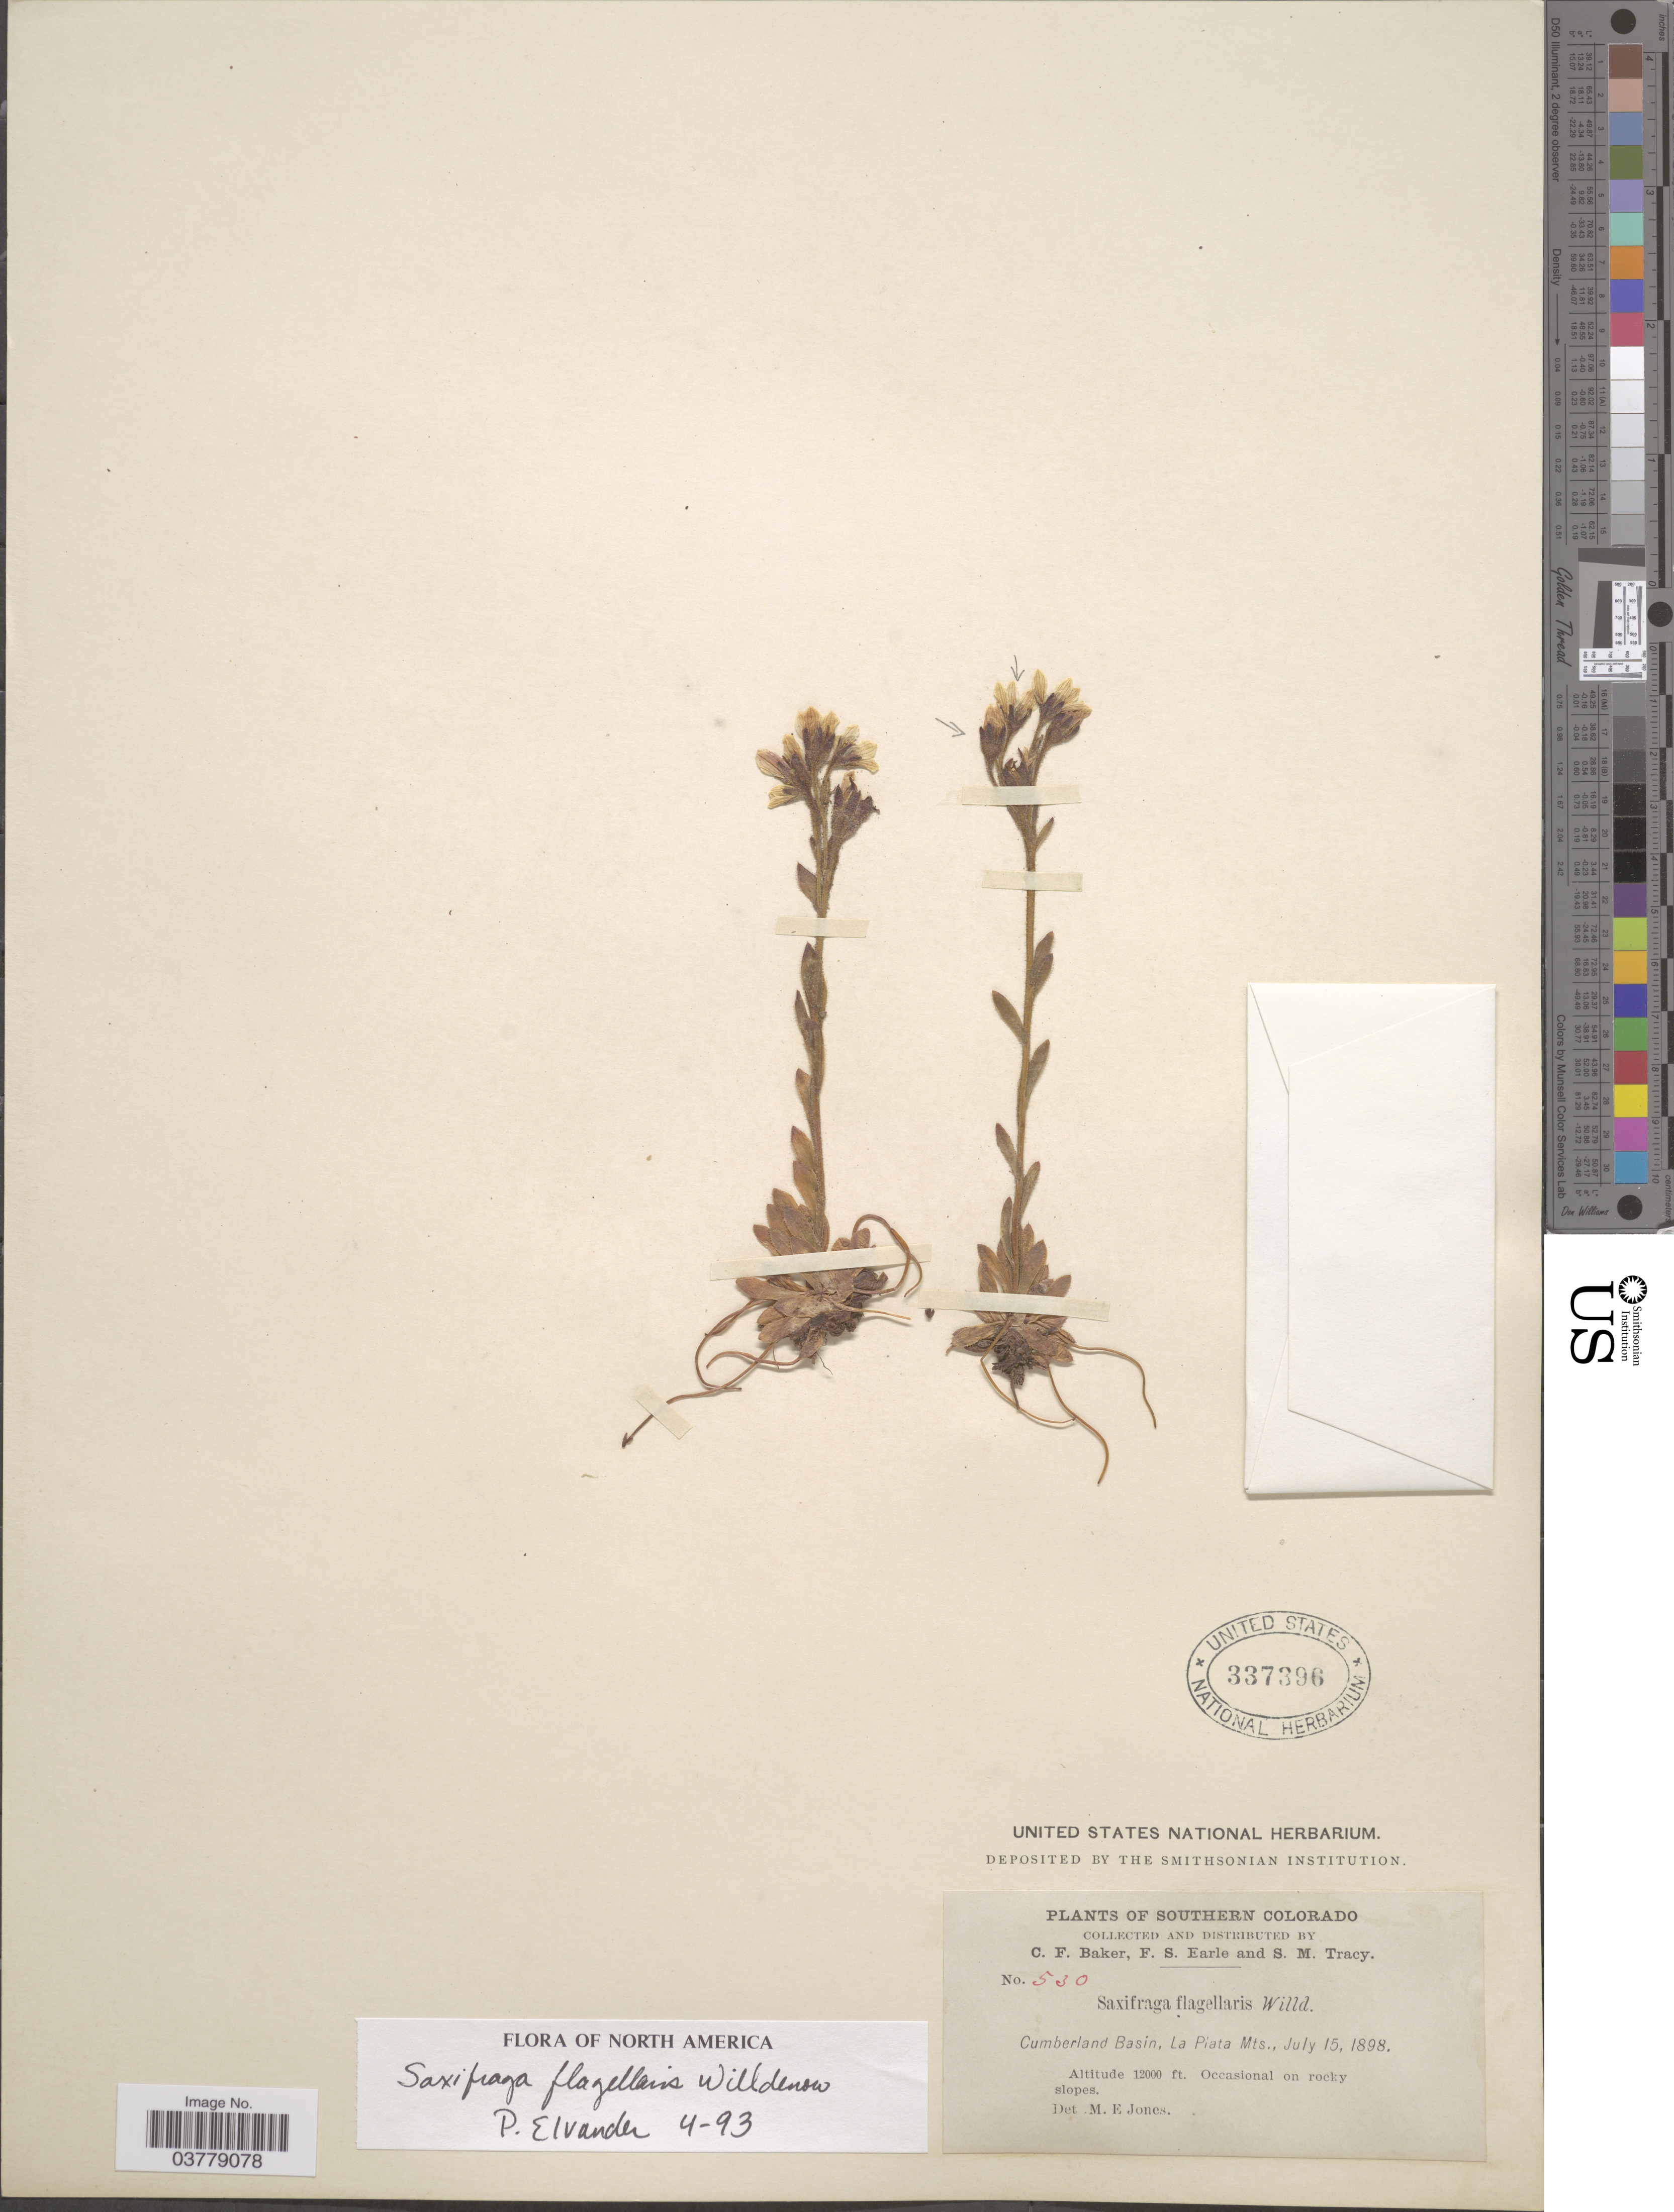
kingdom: Plantae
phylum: Tracheophyta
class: Magnoliopsida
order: Saxifragales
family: Saxifragaceae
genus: Saxifraga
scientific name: Saxifraga flagellaris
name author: Willd. ex Sternb.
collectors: C. F. Baker, F. S. Earle & S. M. Tracy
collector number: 530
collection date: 1898-07-15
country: United States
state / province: Colorado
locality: Southern Colorado. Cumberland Basin, La Plata Mts.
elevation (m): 3658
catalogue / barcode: US 337396